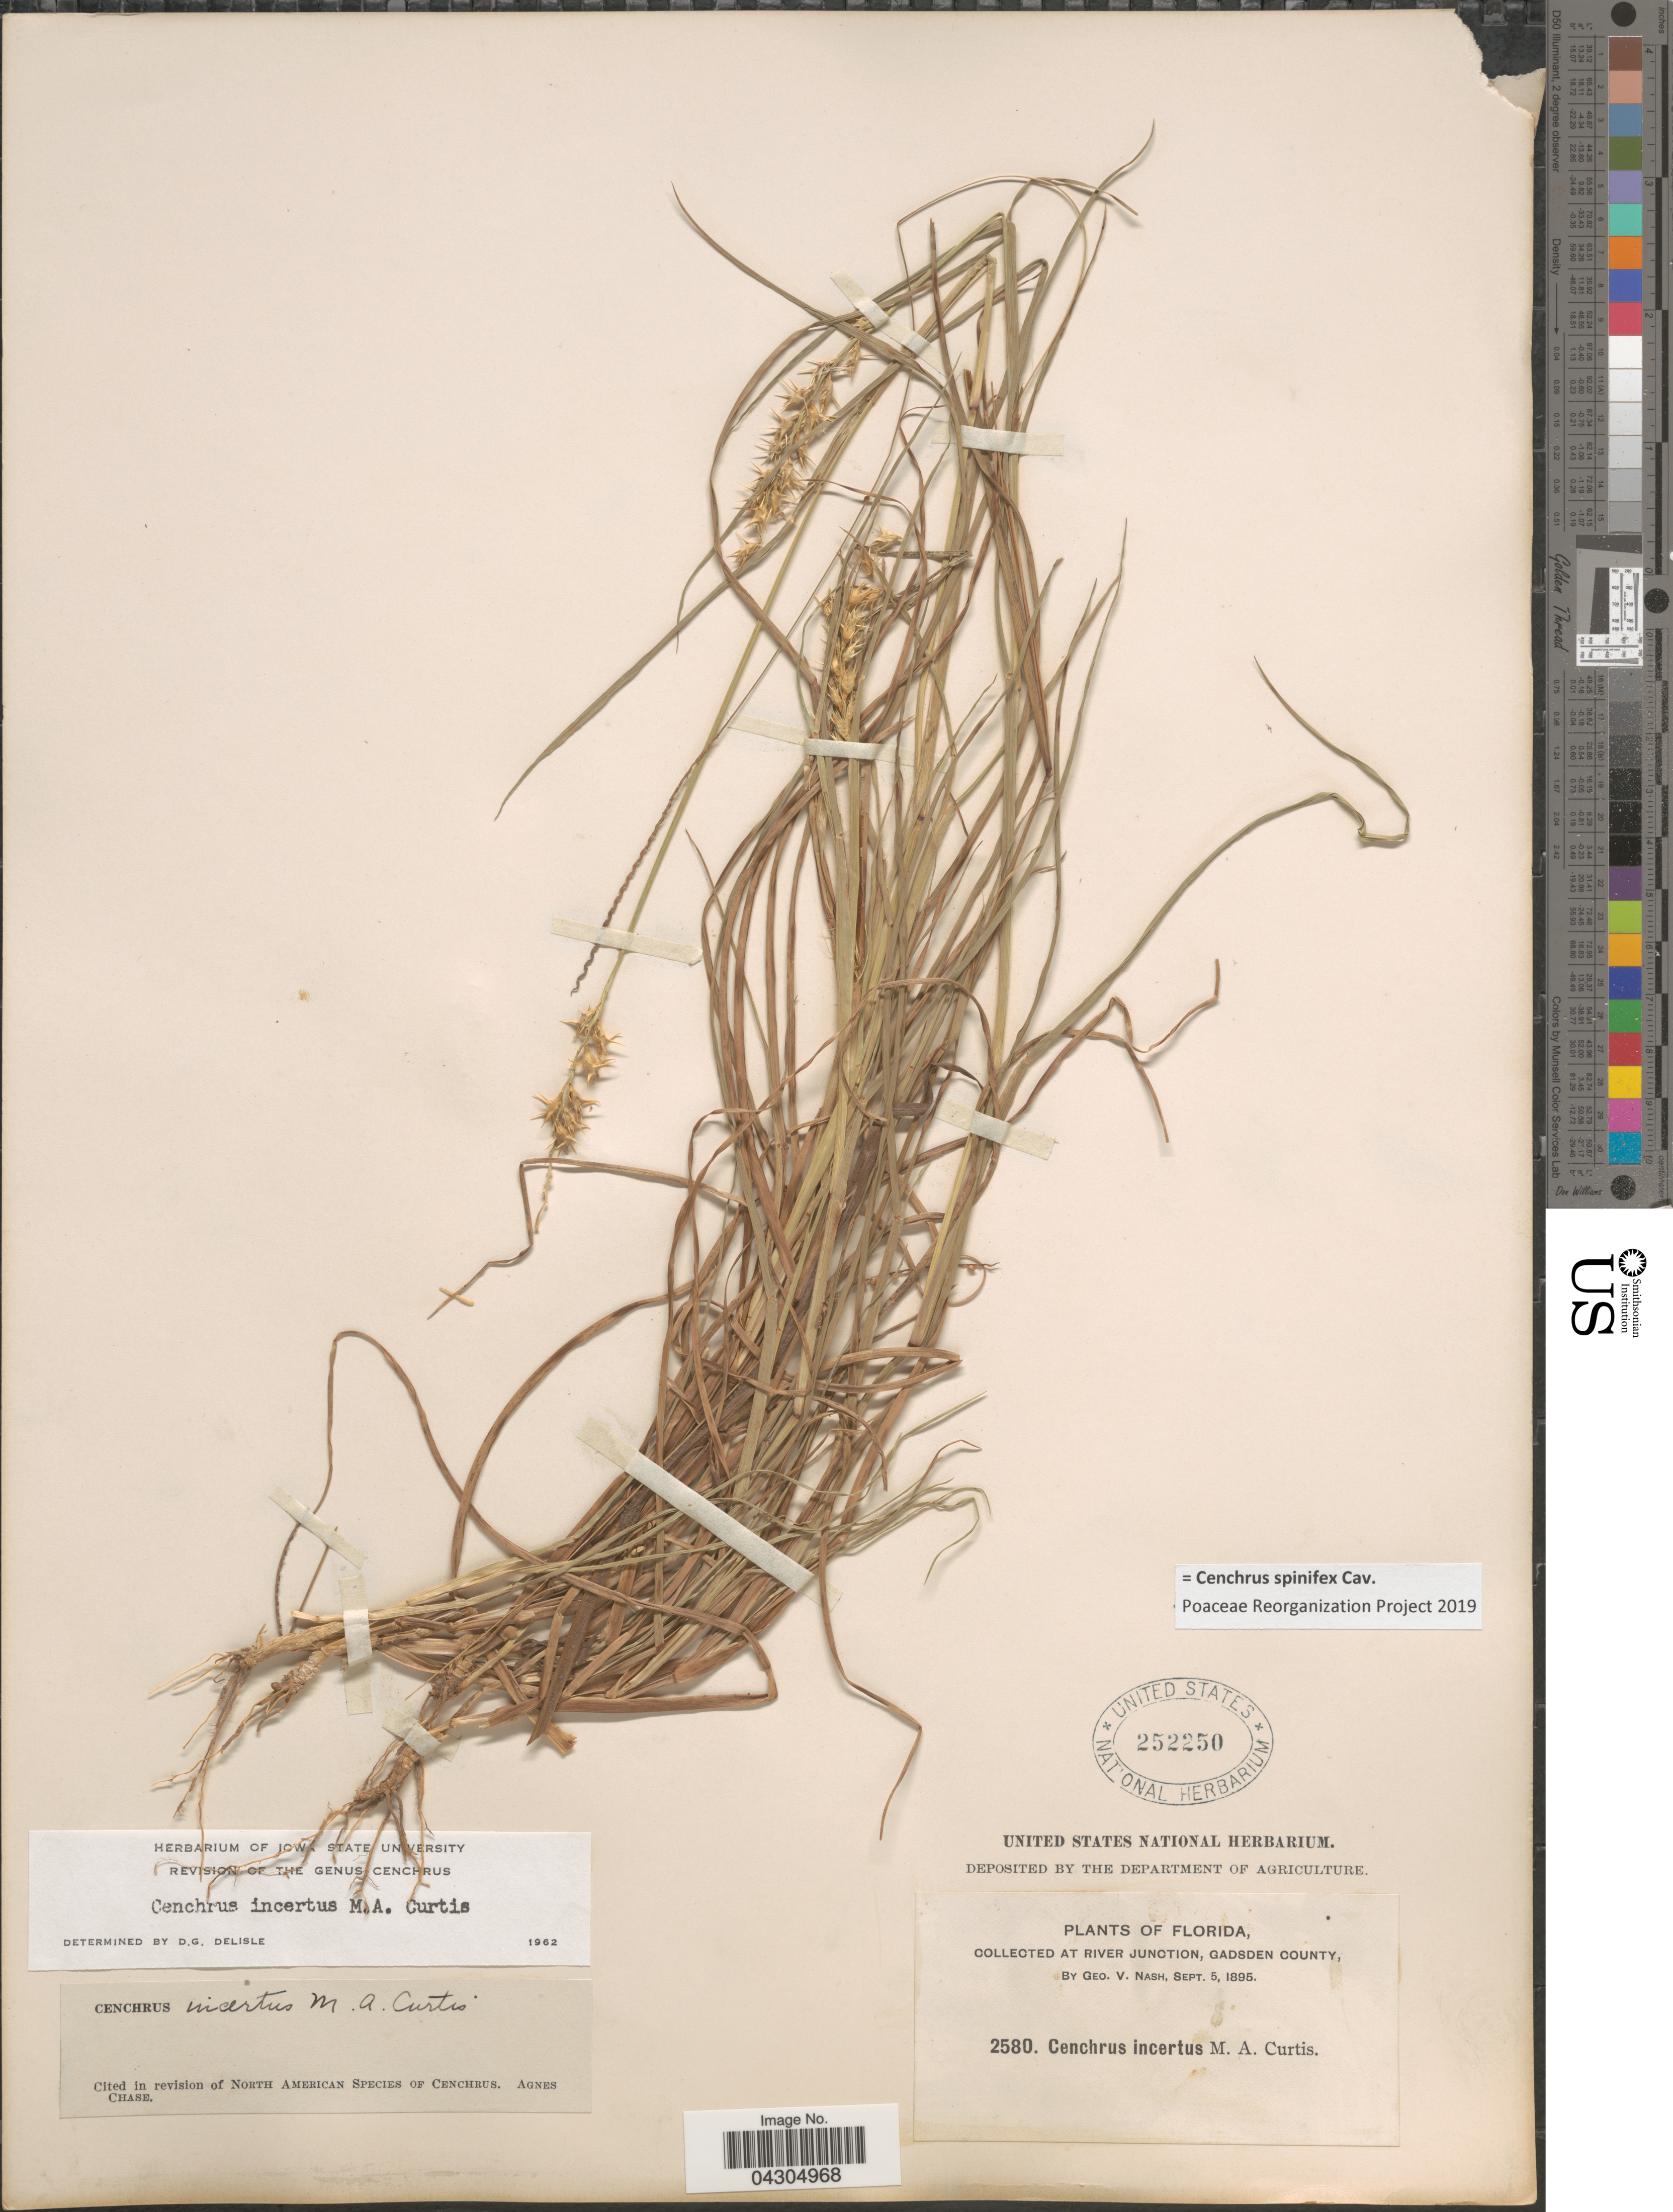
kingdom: Plantae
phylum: Tracheophyta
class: Liliopsida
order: Poales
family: Poaceae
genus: Cenchrus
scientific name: Cenchrus spinifex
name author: Cav.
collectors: G. V. Nash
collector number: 2580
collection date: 1895-09-05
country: United States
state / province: Florida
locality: At river junction, Gadsen County.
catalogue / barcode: US 252250